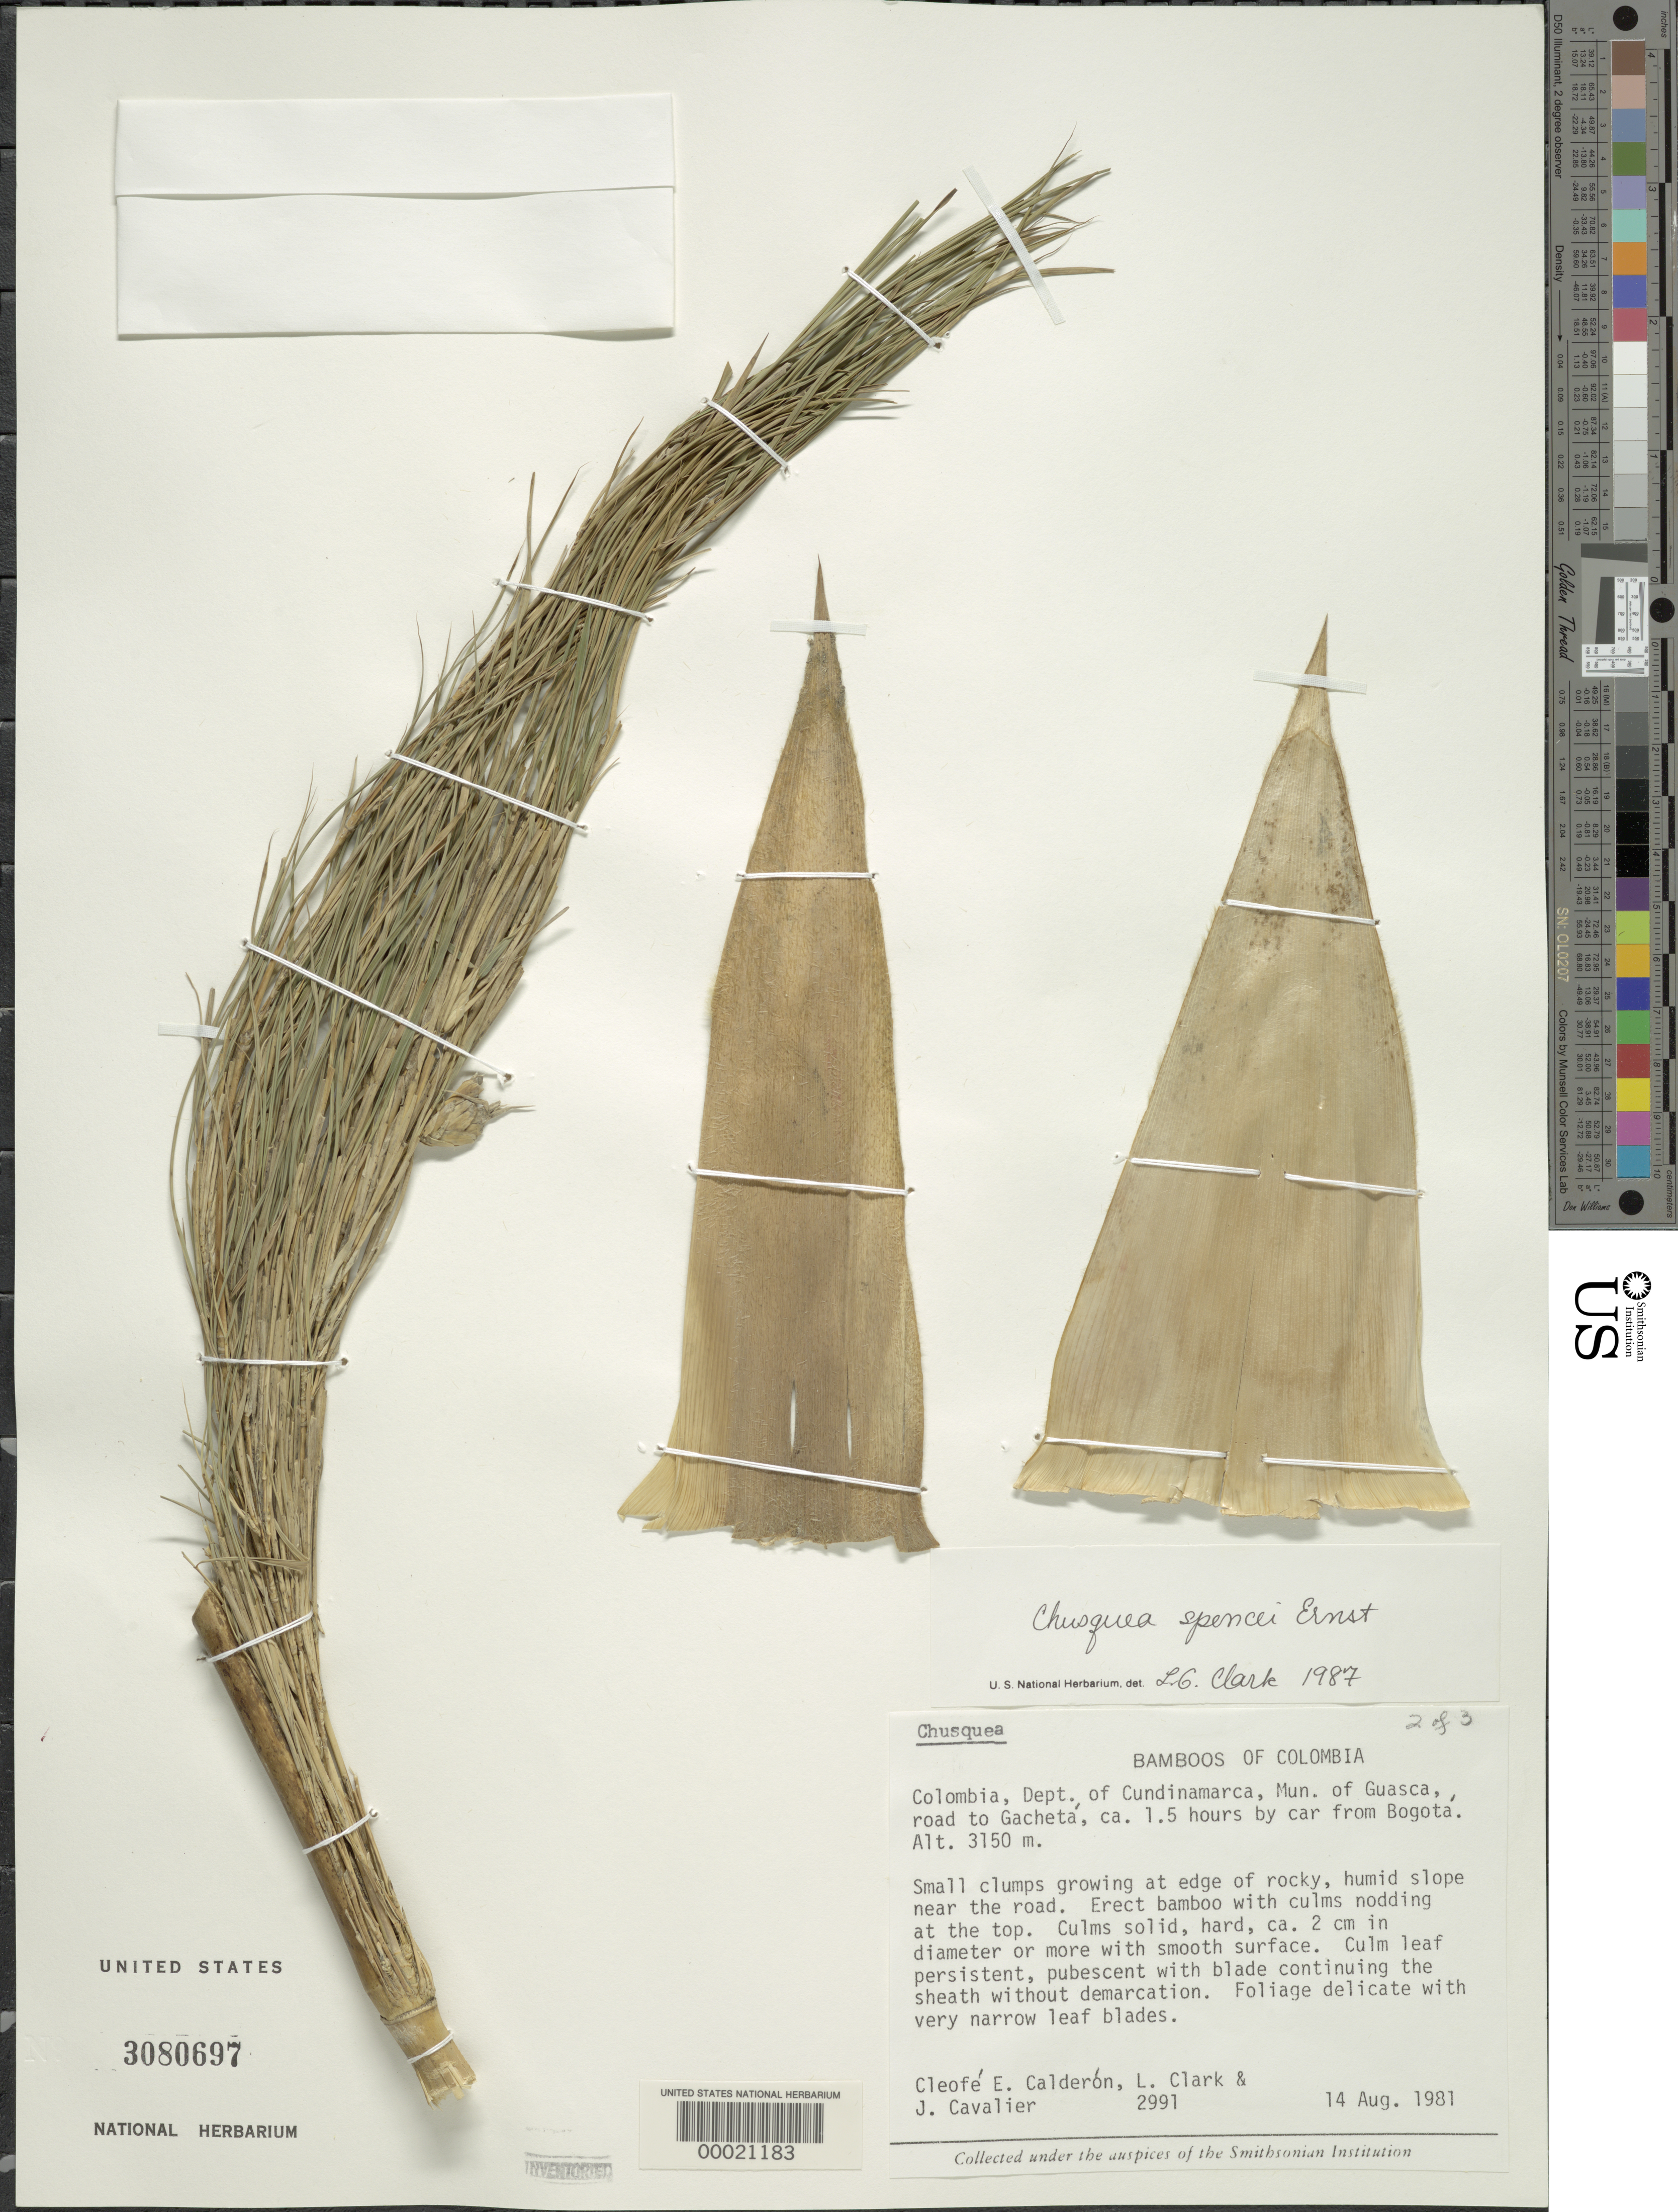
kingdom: Plantae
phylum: Tracheophyta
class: Liliopsida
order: Poales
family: Poaceae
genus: Chusquea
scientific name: Chusquea spencei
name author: Ernst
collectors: C. E. Calderón, L. G. Clark & J. Cavalier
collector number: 2991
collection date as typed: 14 Aug 1981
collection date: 1981-08-14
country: Colombia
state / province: Cundinamarca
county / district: Guasca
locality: Mun. of Guasca, Bogota, Gacheta road 1.5 hrs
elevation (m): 3150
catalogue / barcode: US 3080697